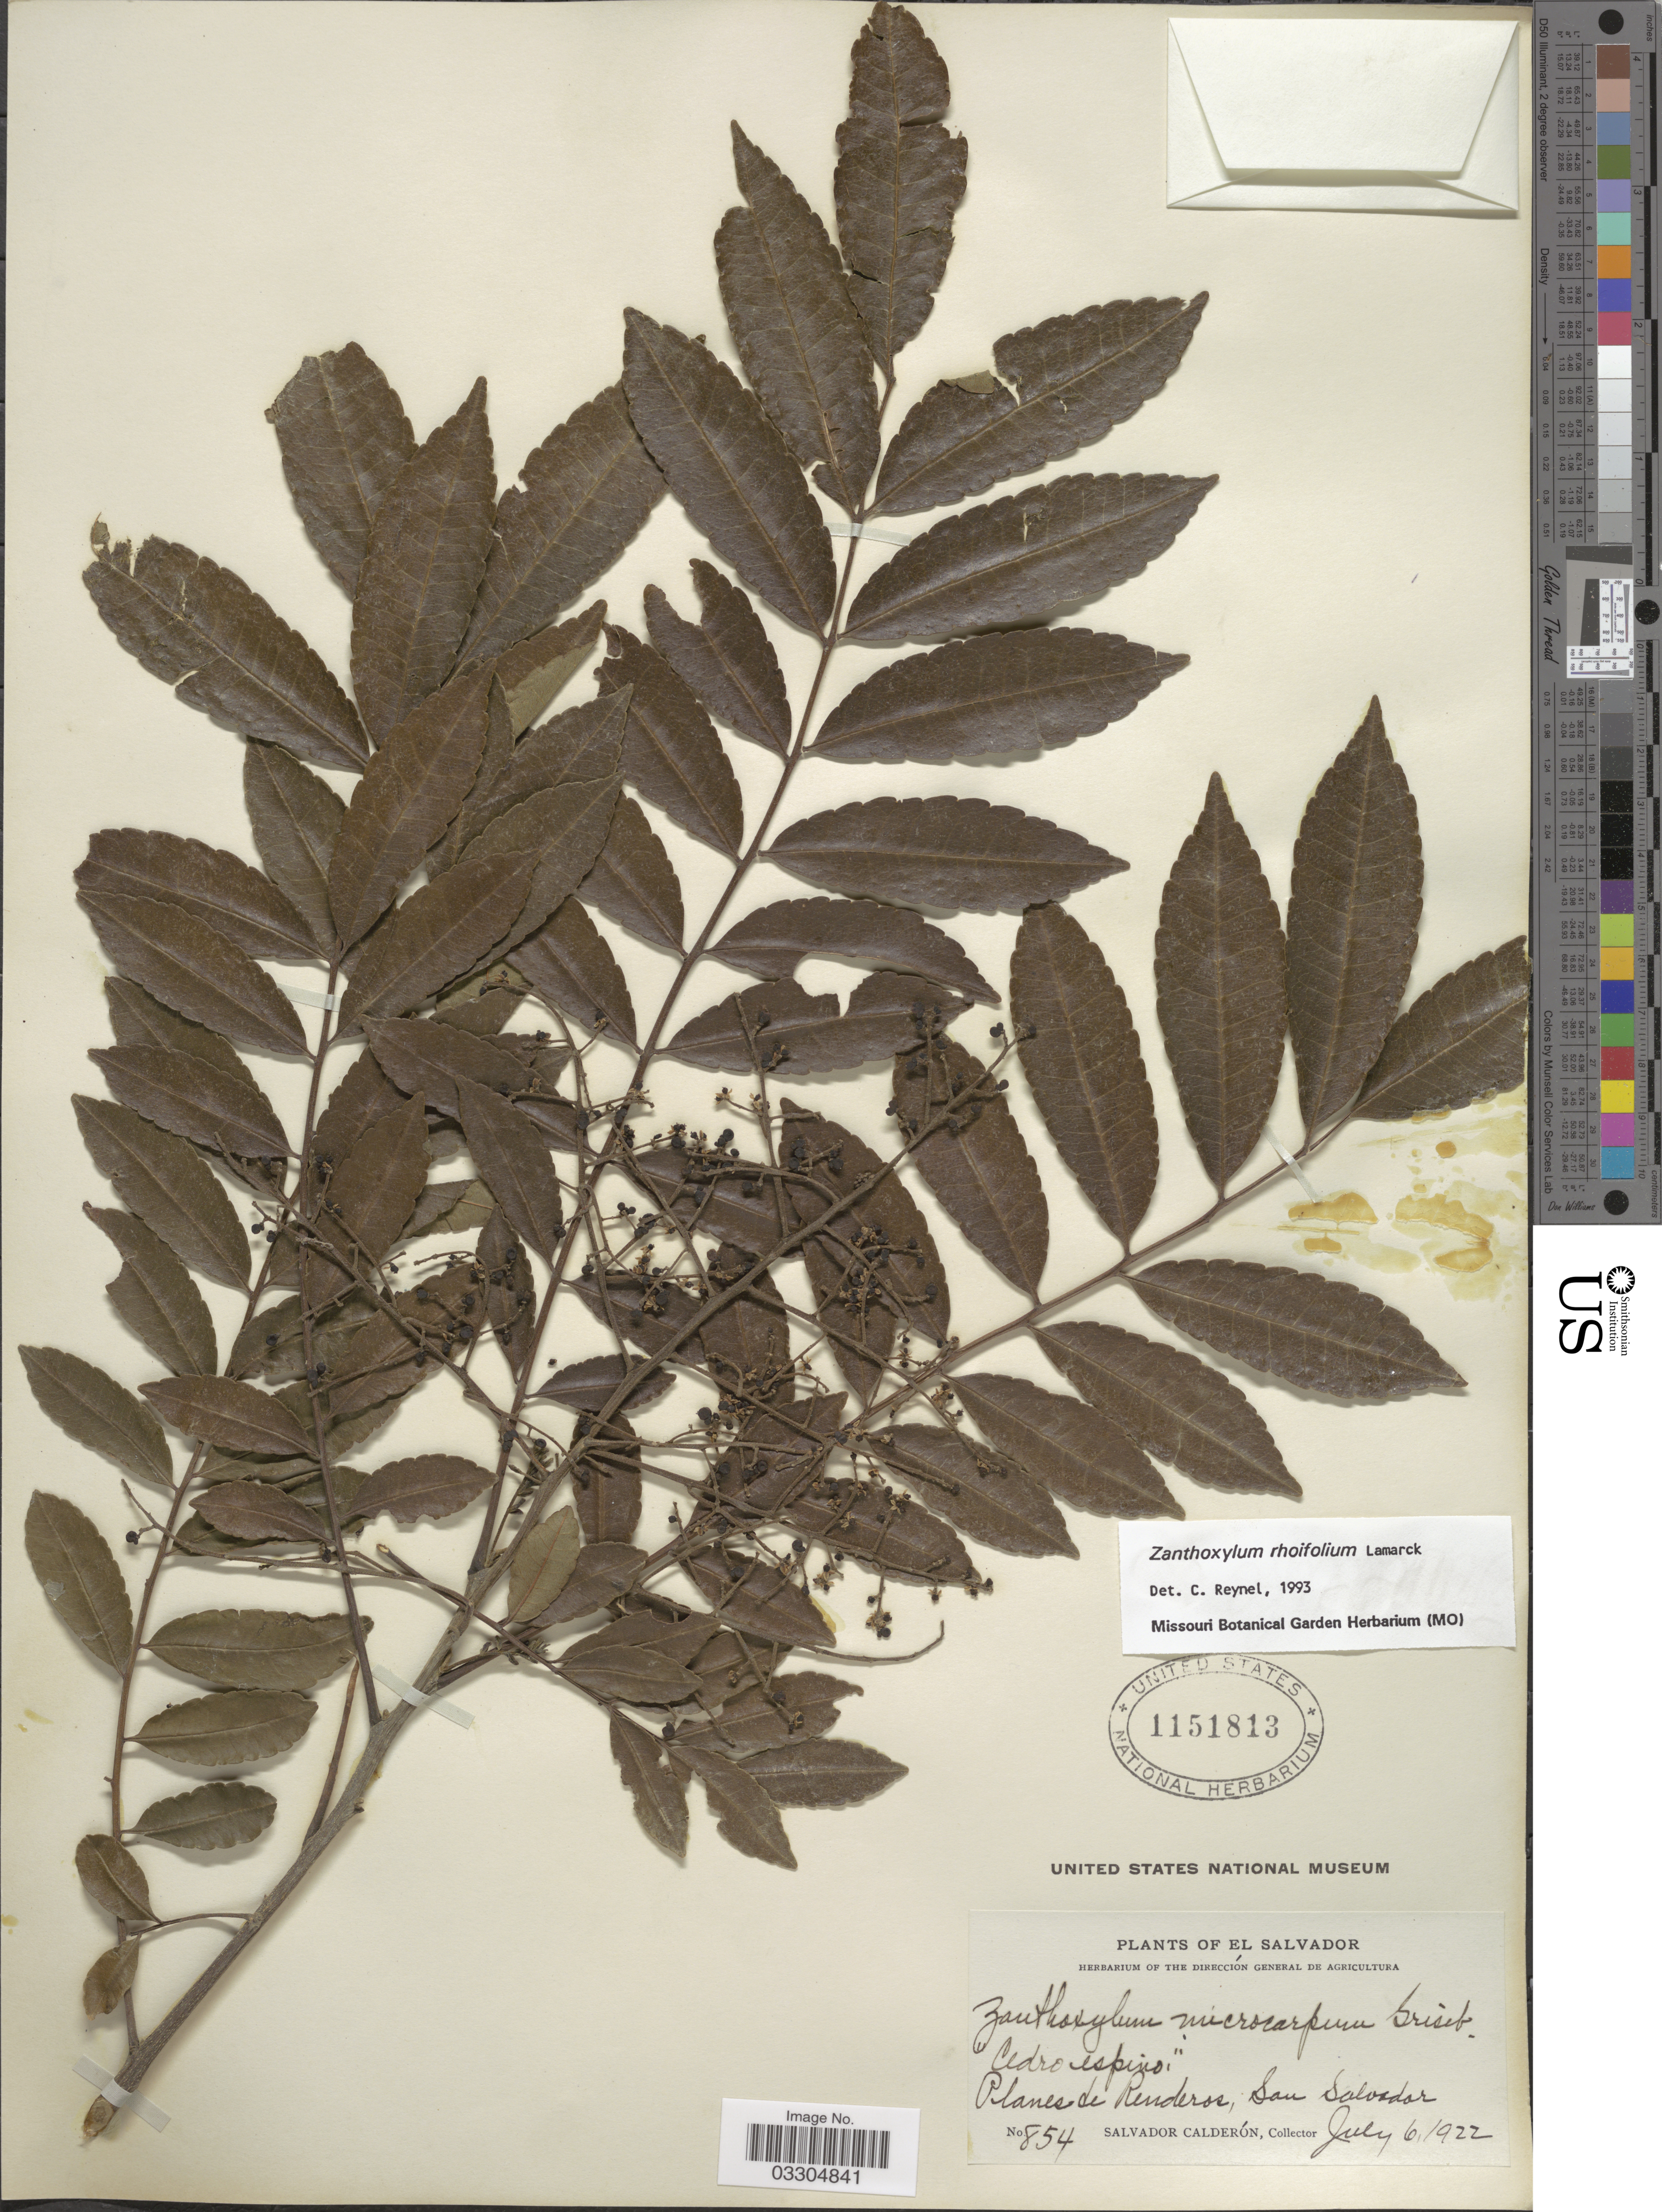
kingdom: Plantae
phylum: Tracheophyta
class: Magnoliopsida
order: Sapindales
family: Rutaceae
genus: Zanthoxylum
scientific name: Zanthoxylum rhoifolium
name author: Lam.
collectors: S. Calderón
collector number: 854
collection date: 1922-07-06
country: El Salvador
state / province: San Salvador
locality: Planes de Renderos.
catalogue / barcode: US 1151813